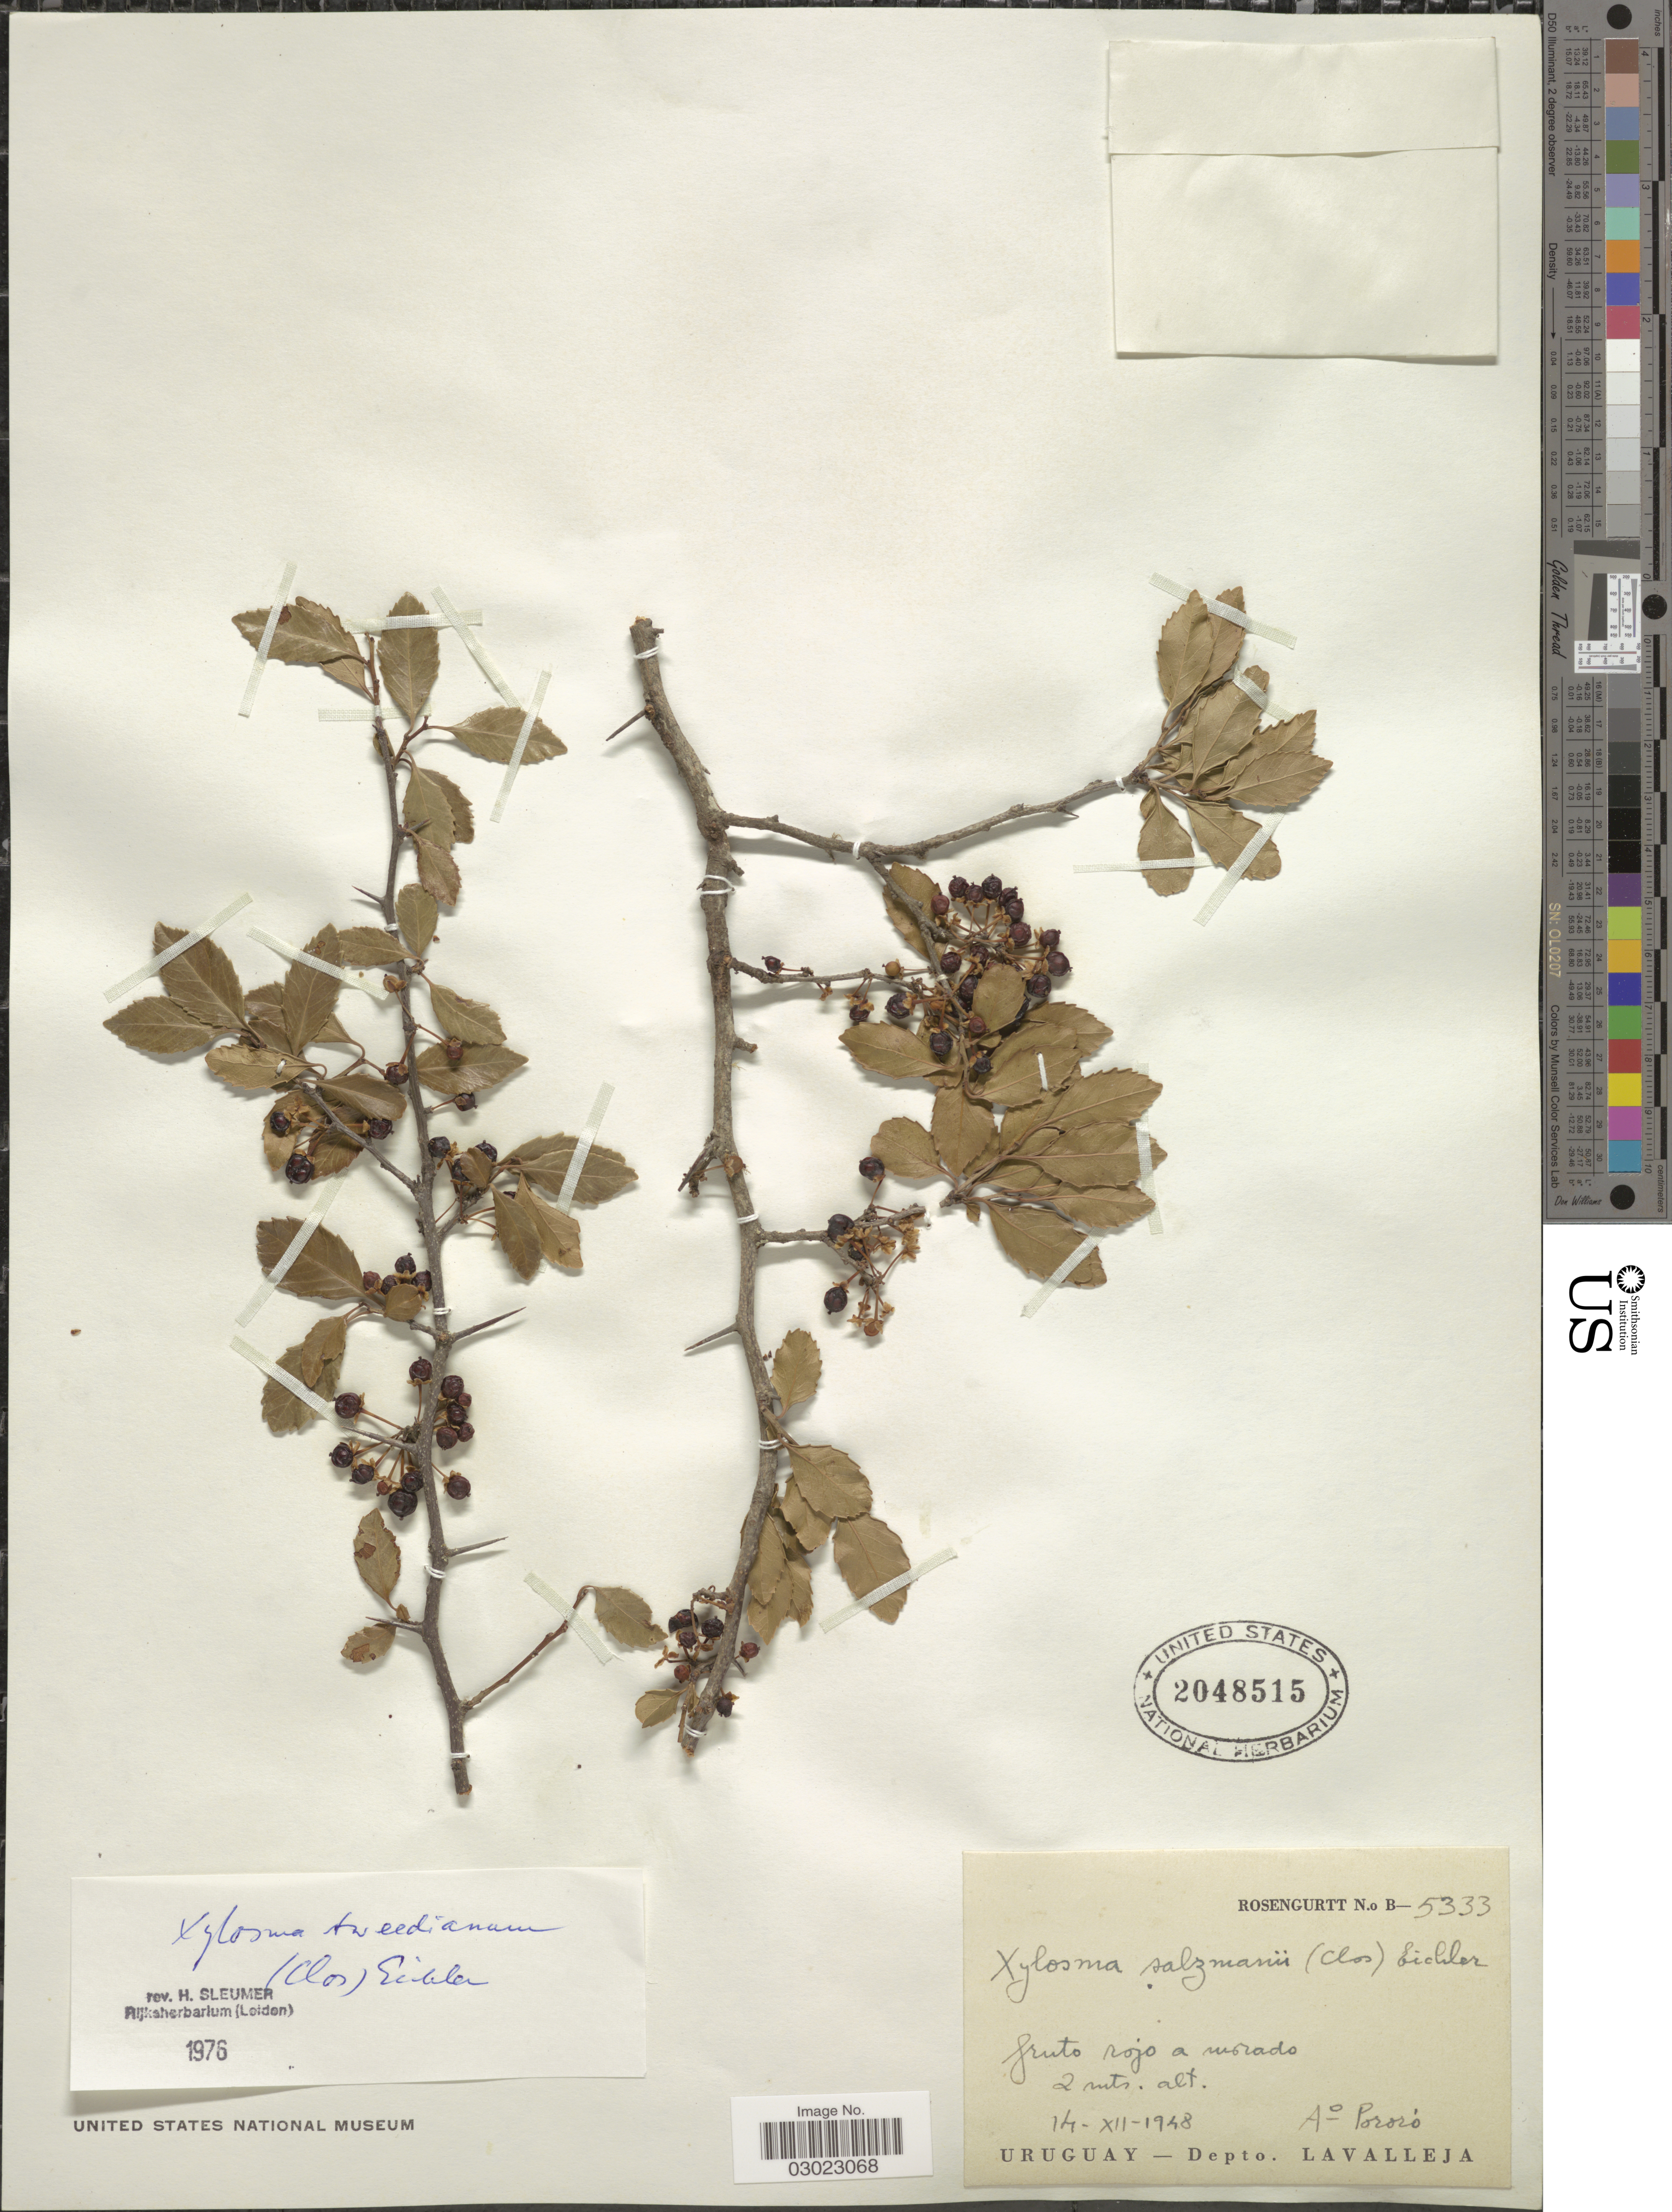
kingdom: Plantae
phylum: Tracheophyta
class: Magnoliopsida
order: Malpighiales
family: Salicaceae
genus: Xylosma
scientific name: Xylosma tweediana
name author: (Clos) Eichlam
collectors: Rosengurtt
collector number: B-5333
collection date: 1948-12-14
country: Uruguay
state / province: Lavalleja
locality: Ao Pororó. Depto. Lavalleja.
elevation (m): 2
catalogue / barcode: US 2048515